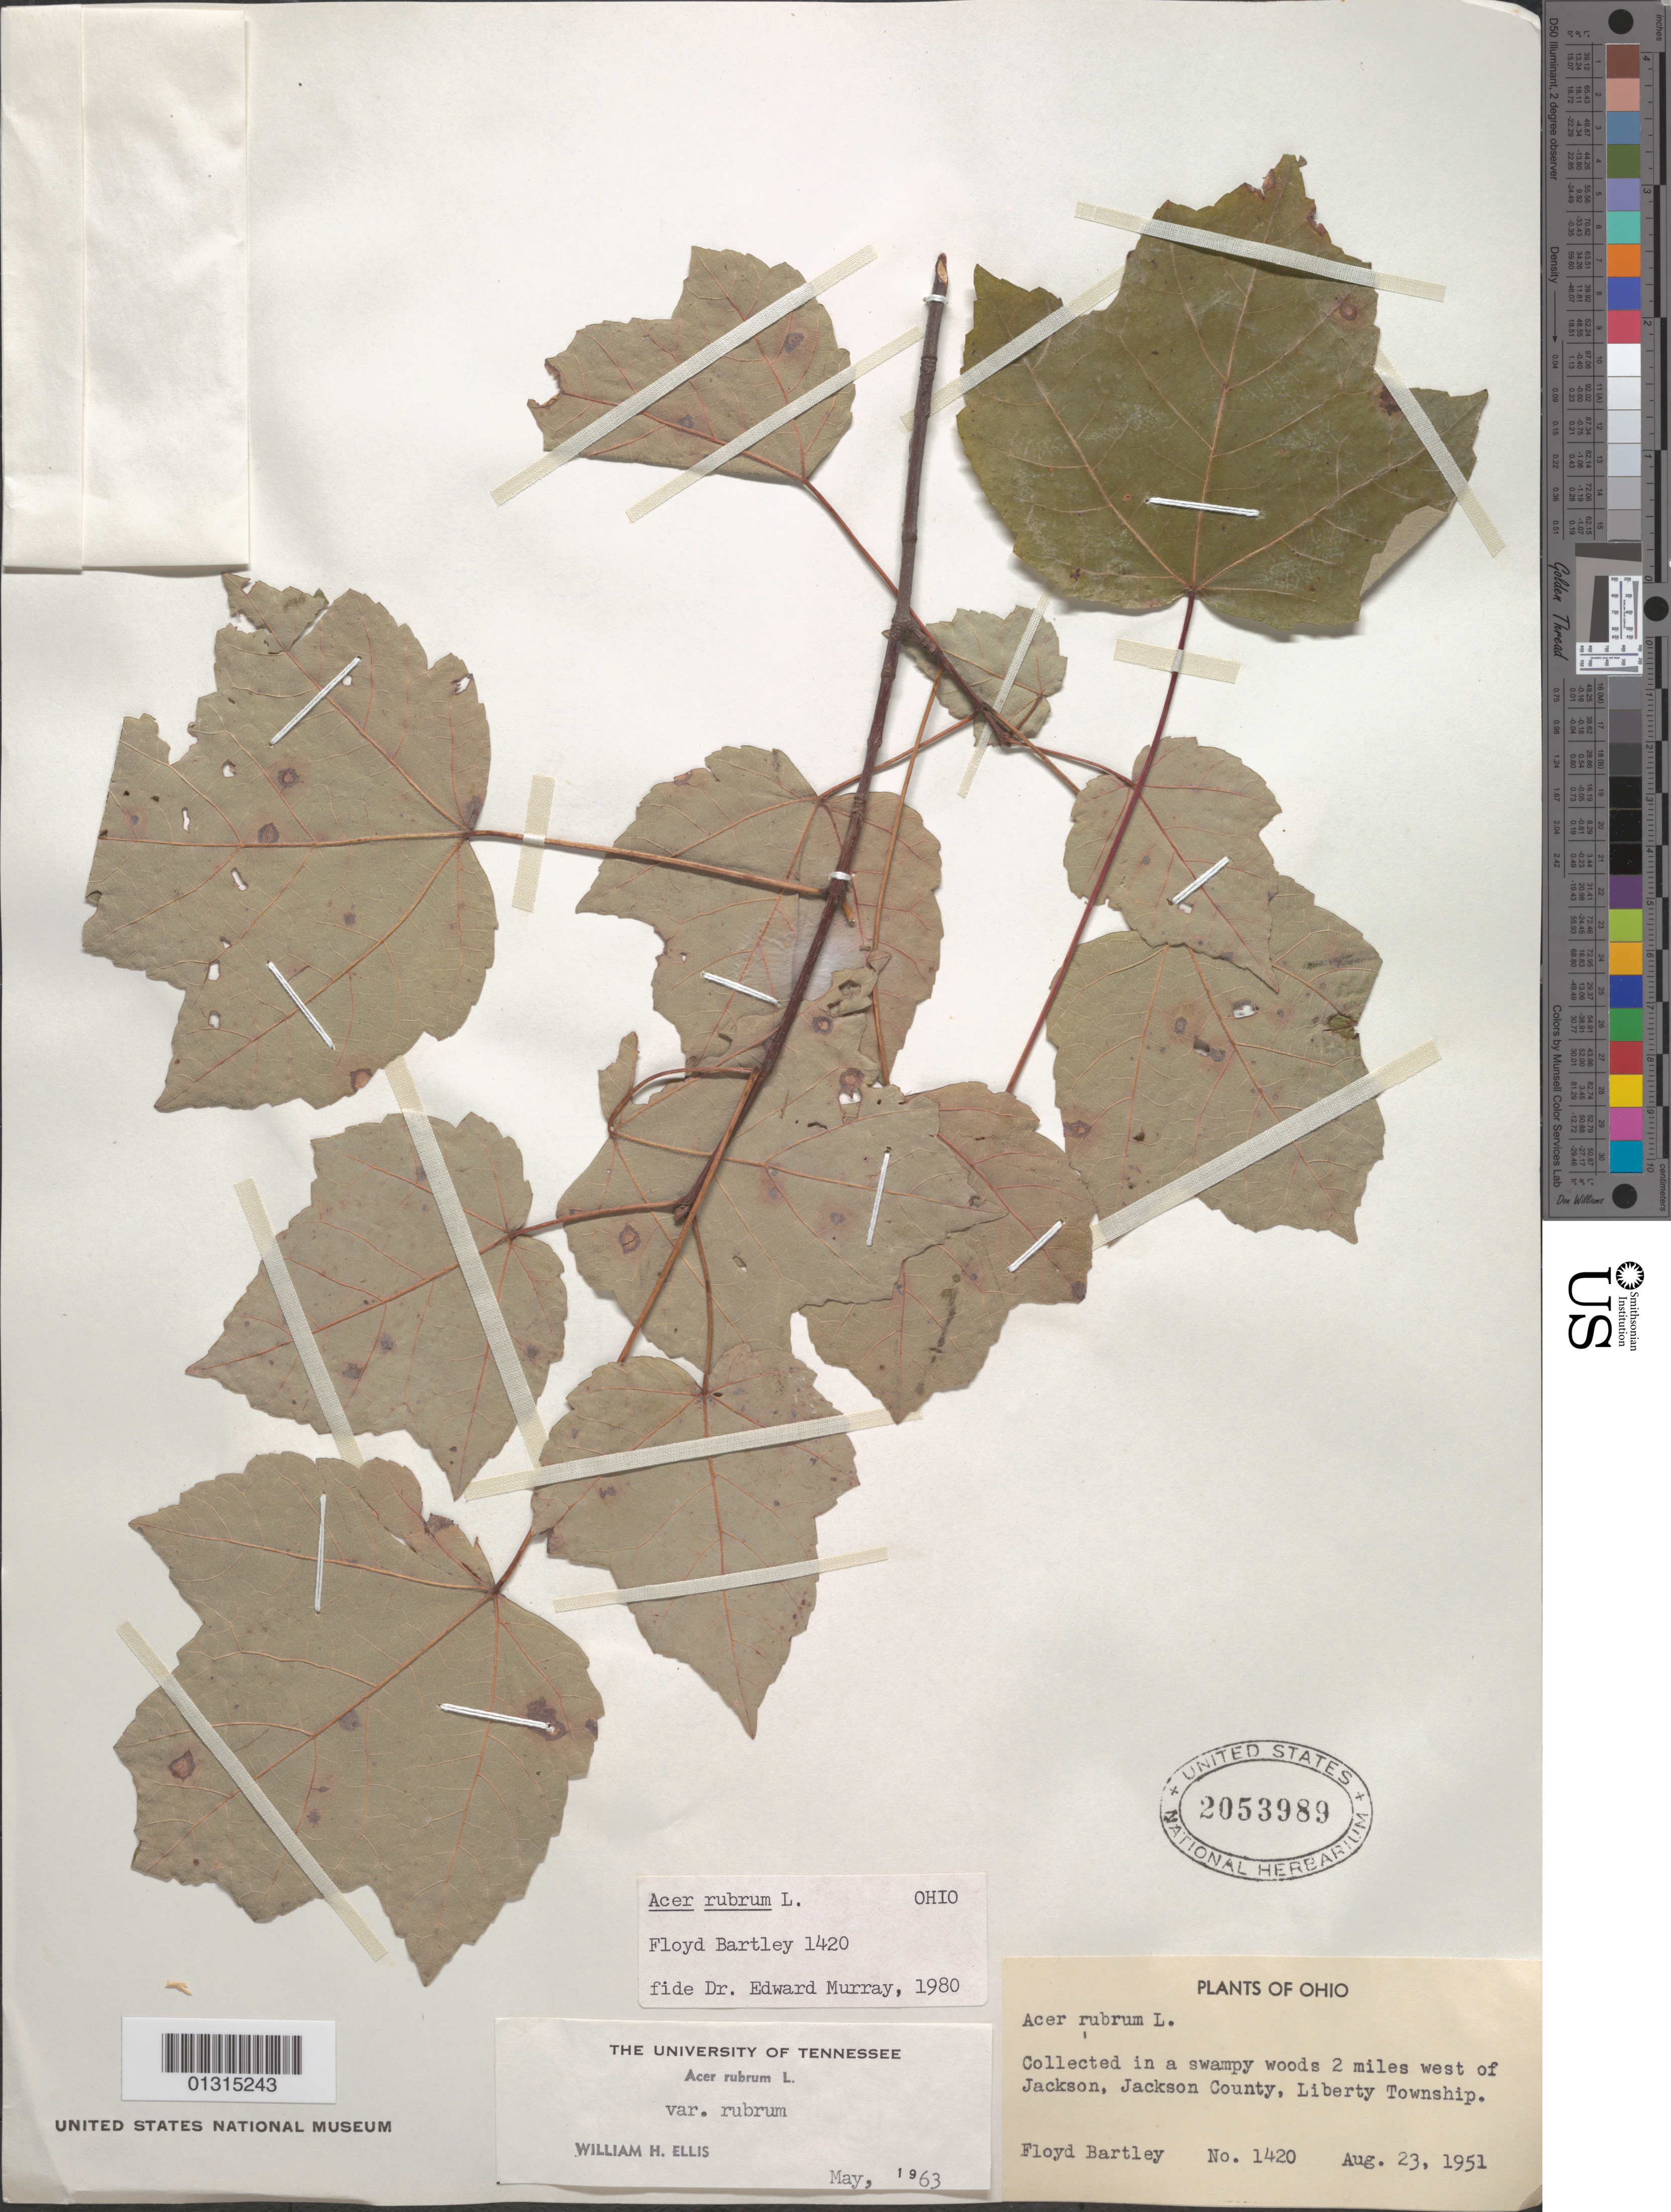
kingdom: Plantae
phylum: Tracheophyta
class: Magnoliopsida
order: Sapindales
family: Sapindaceae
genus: Acer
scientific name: Acer rubrum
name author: L.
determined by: Murray, Edward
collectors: F. Bartley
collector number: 1420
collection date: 1951-08-23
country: United States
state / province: Ohio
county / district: Jackson County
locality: Jackson County, 2 miles W of Jackson, Liberty Township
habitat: Swampy woods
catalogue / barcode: US 2053989